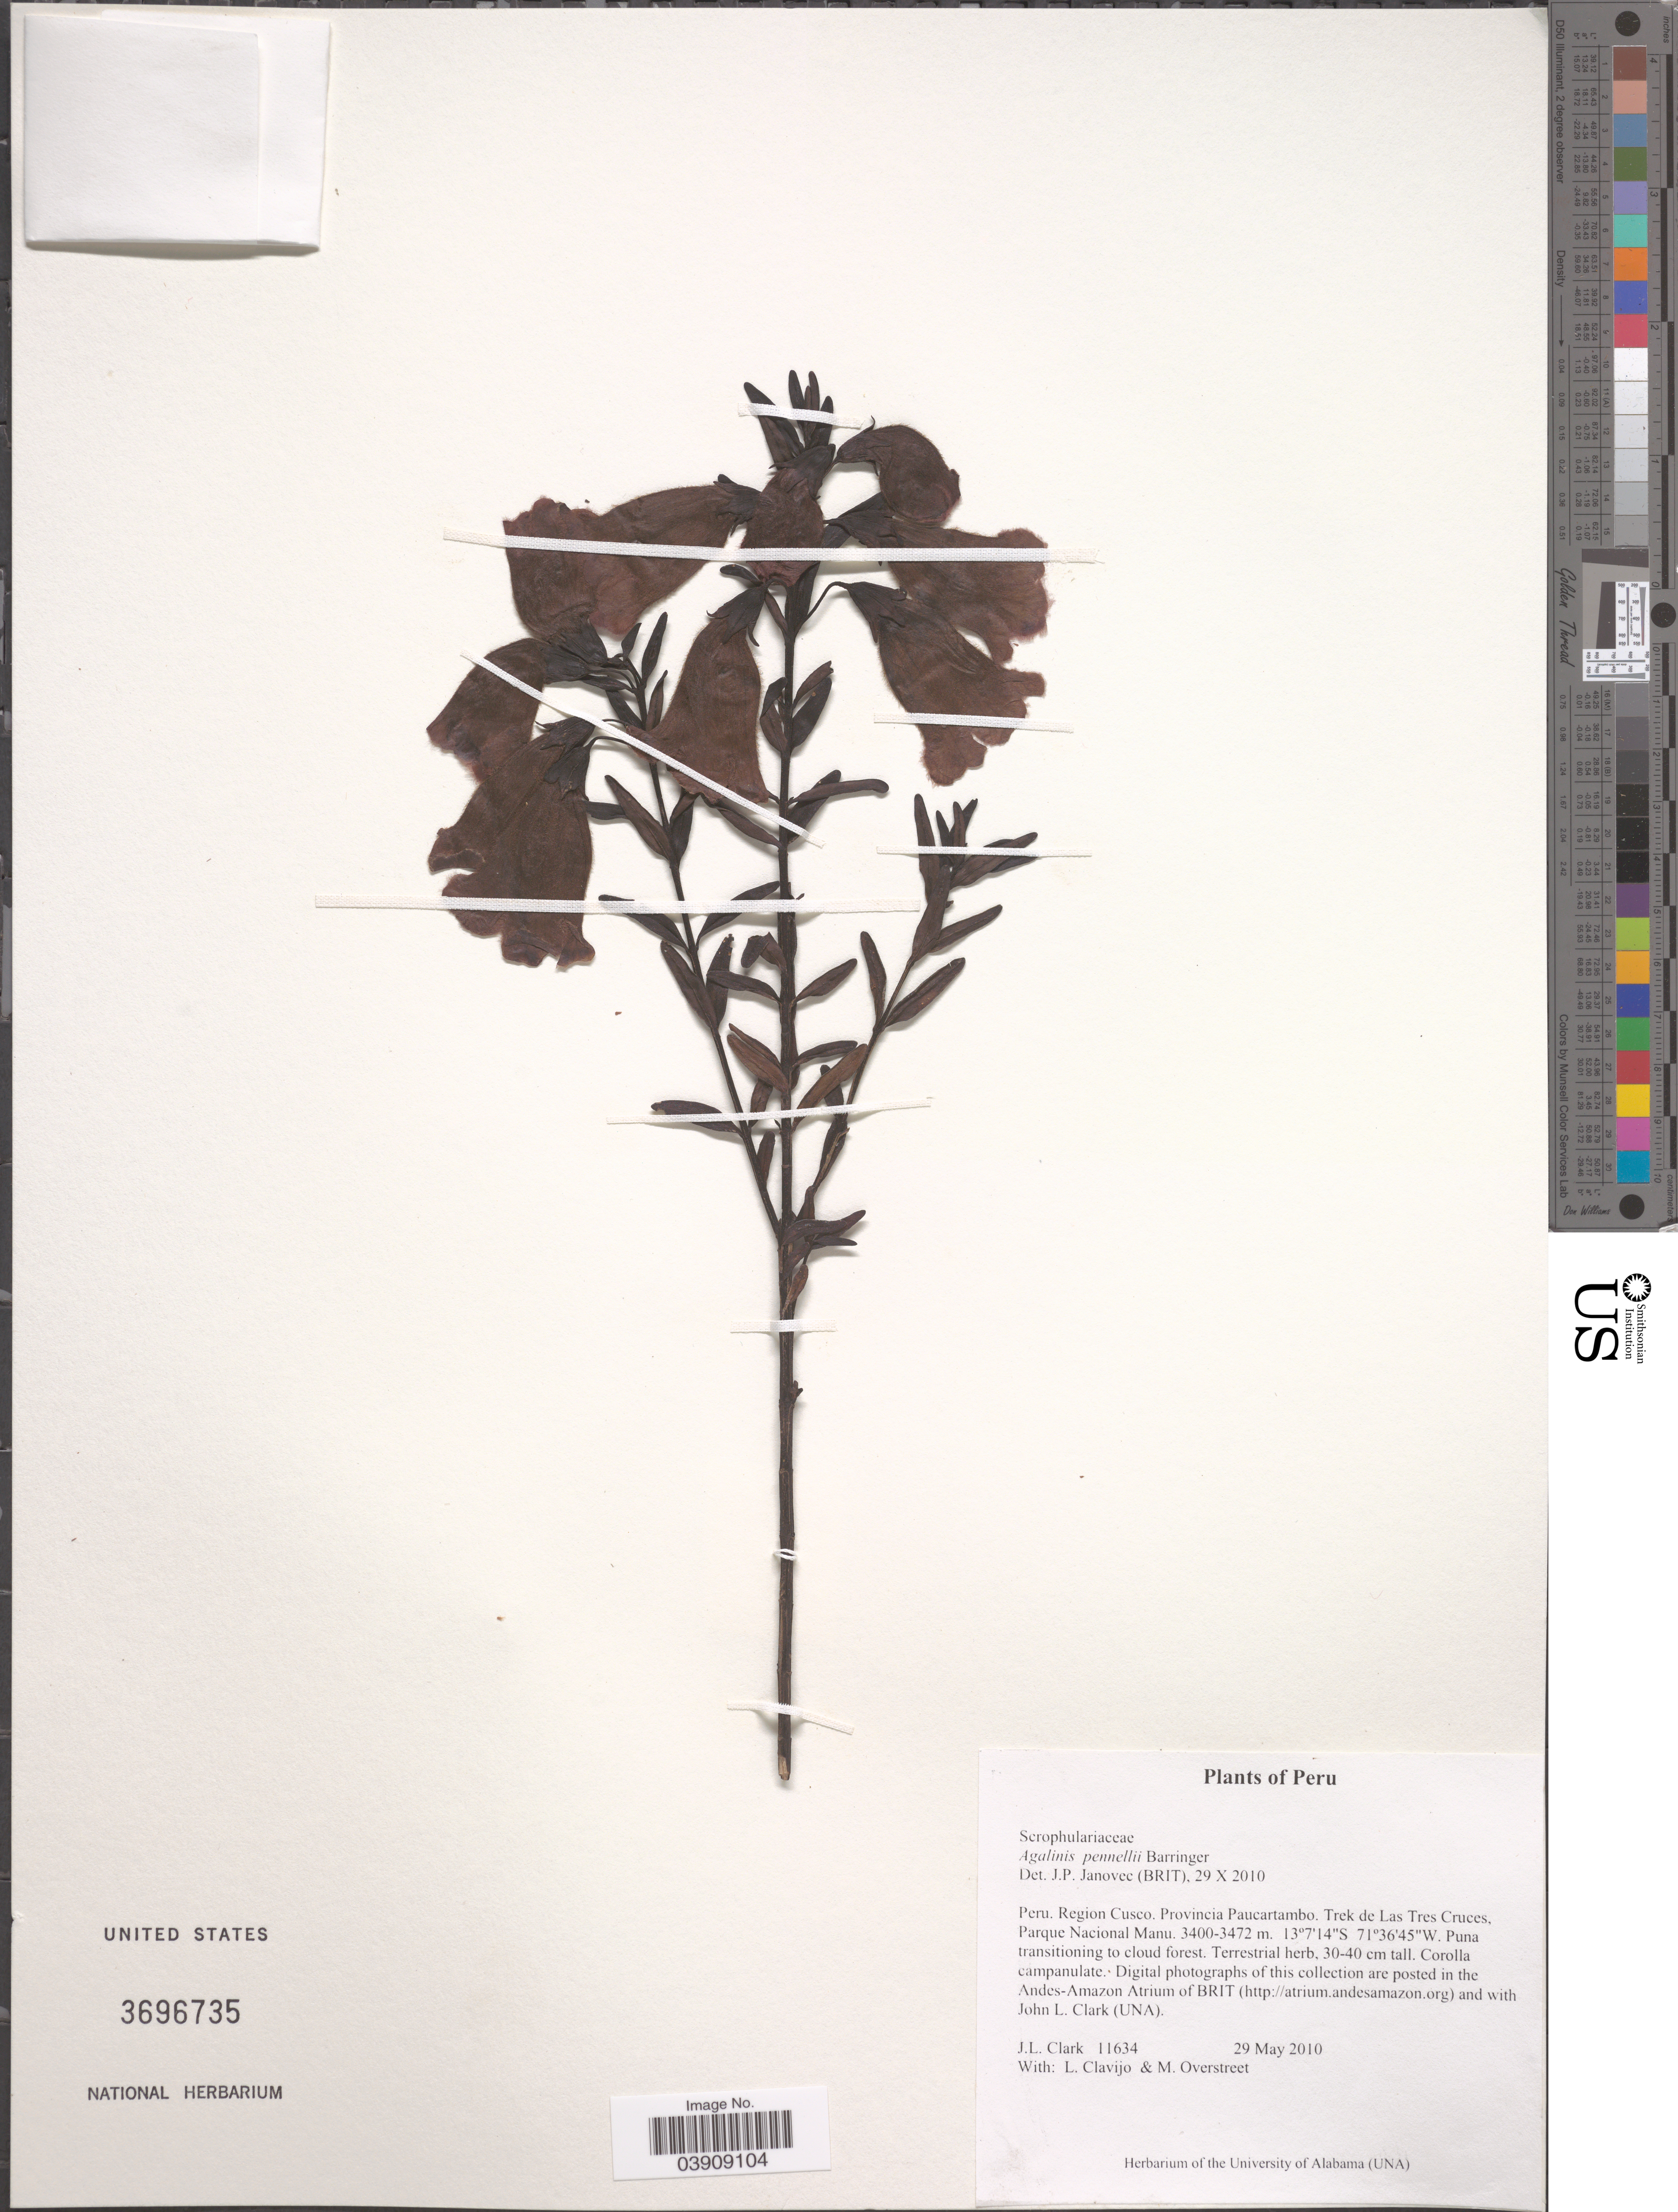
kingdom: Plantae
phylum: Tracheophyta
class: Magnoliopsida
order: Lamiales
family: Orobanchaceae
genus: Agalinis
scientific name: Agalinis pennellii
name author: Barringer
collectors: J. L. Clark, L. Clavijo & M. Overstreet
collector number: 11634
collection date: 2010-05-29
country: Peru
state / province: Cusco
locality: Region Cusco. Provincia Paucartambo. Trek de Las Tres Cruces, Parque Nacional Manu.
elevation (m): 3400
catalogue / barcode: US 3696735